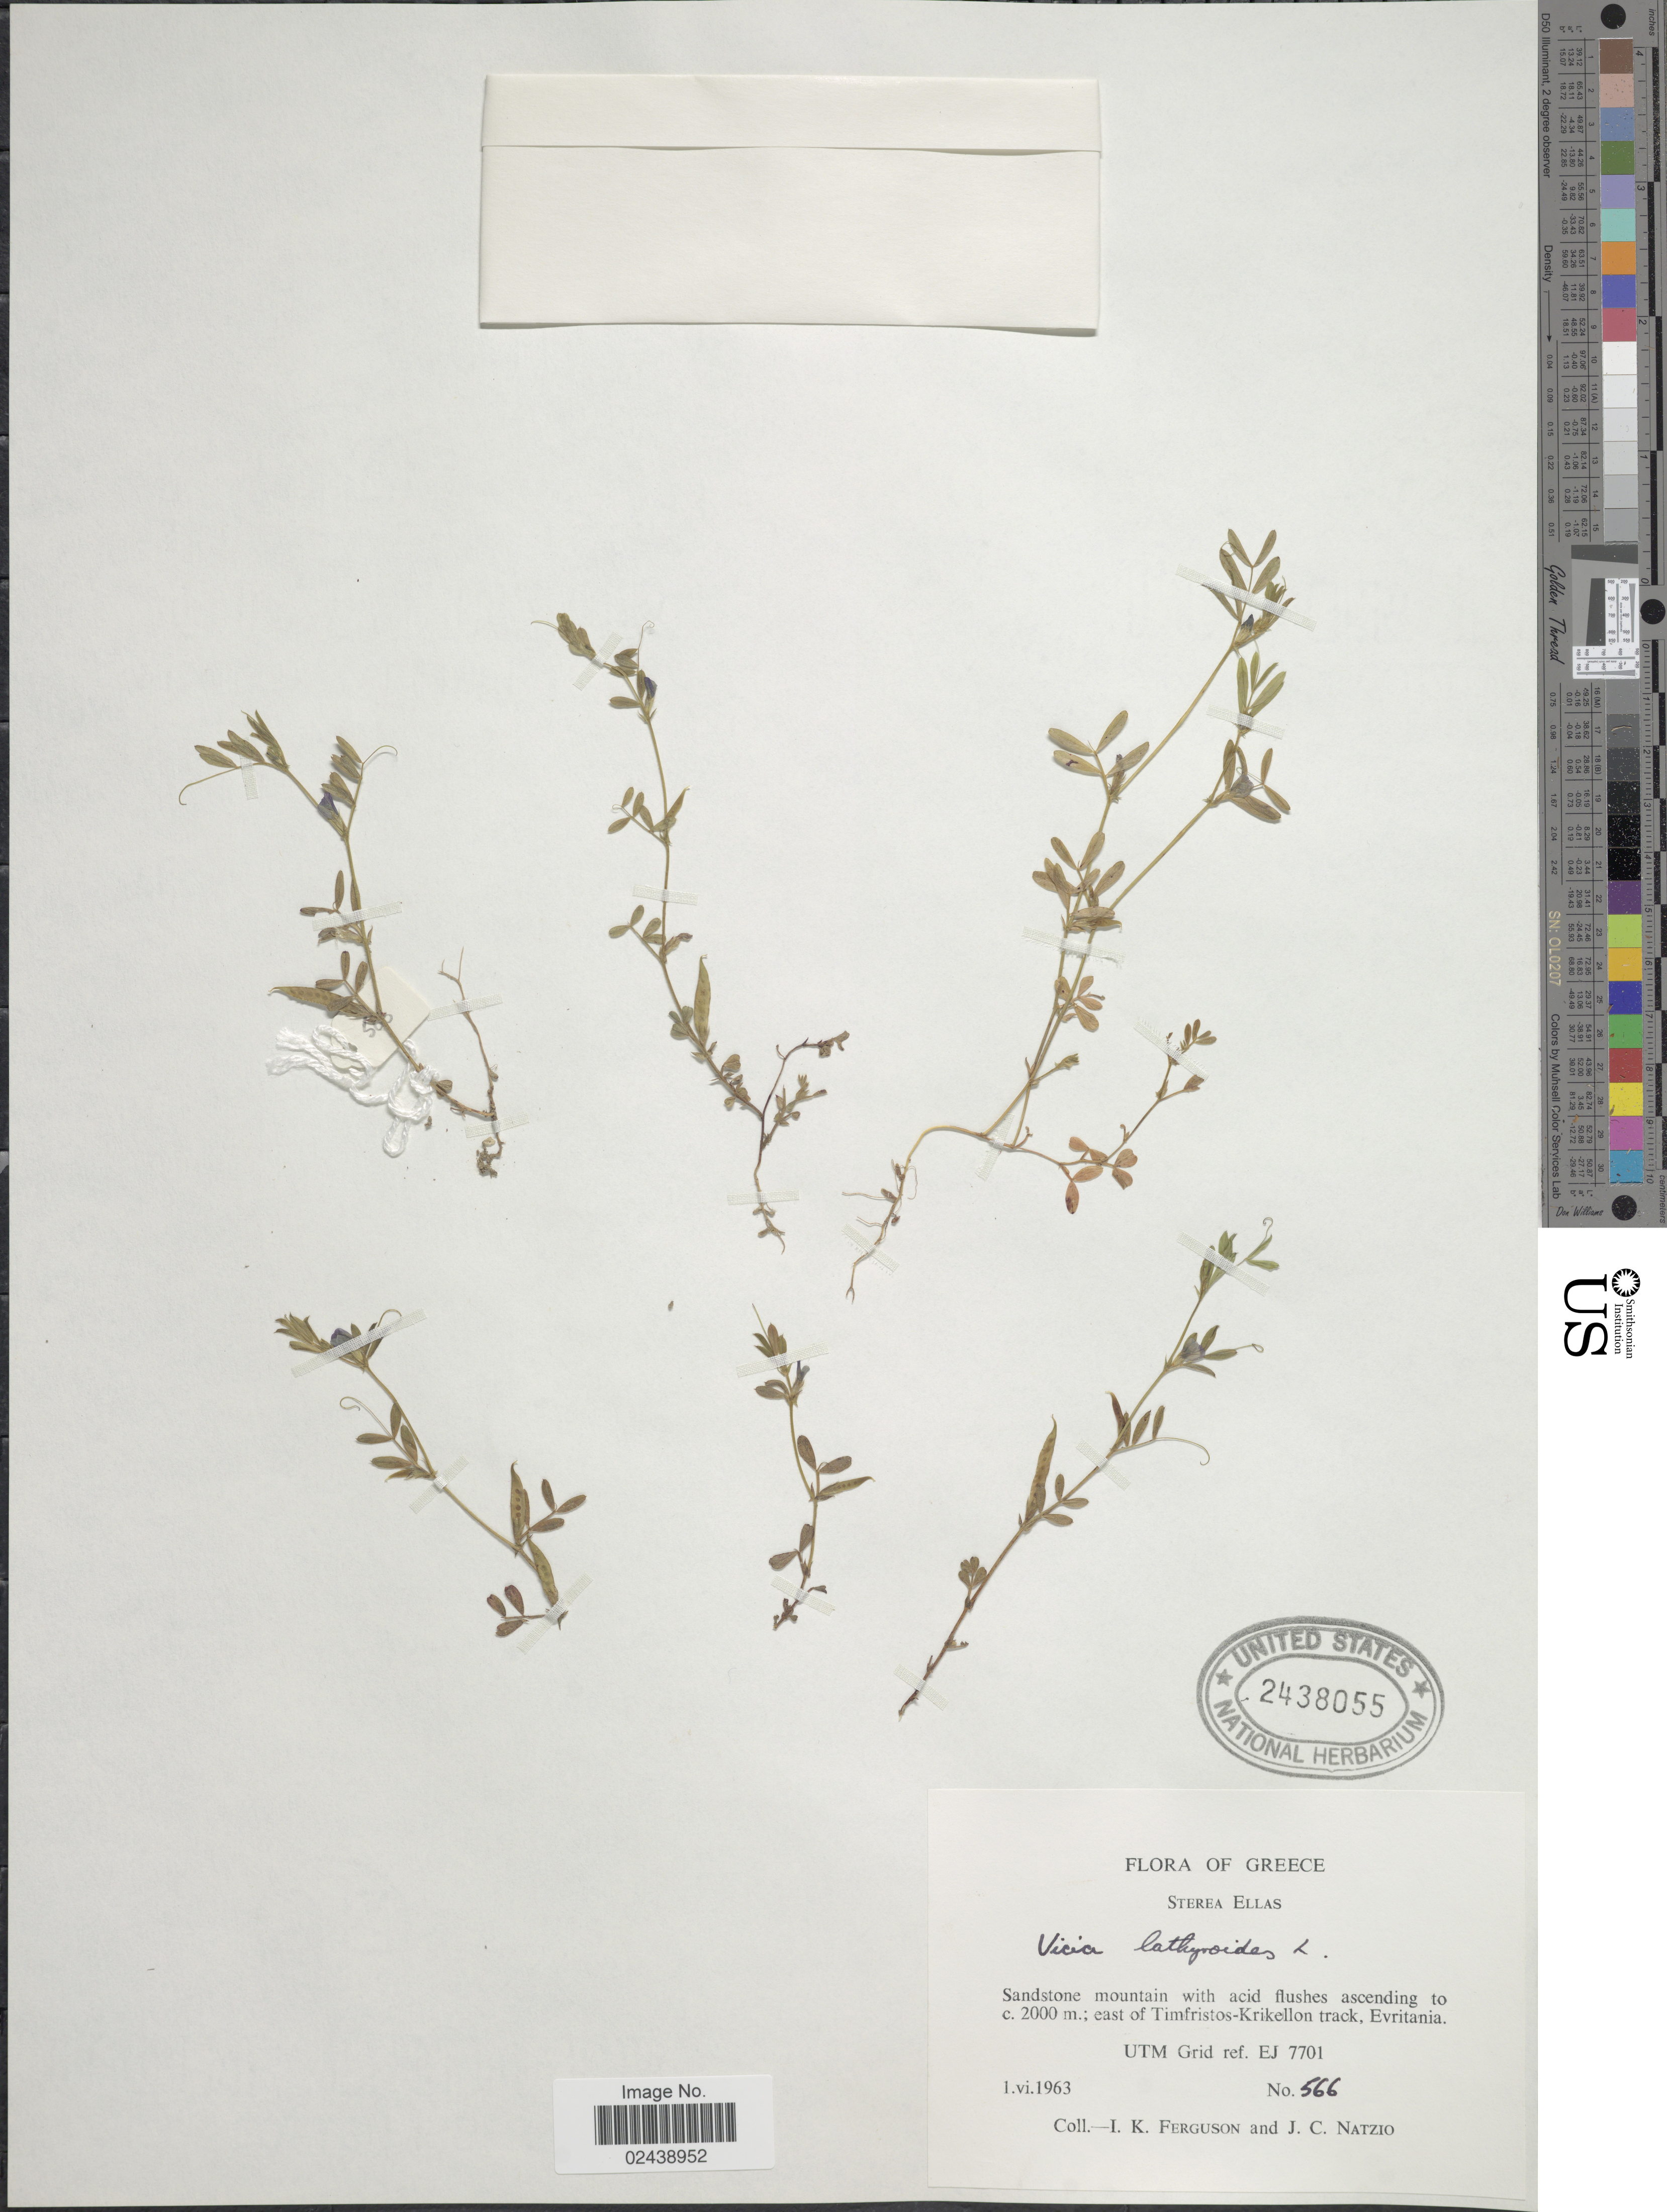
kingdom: Plantae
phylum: Tracheophyta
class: Magnoliopsida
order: Fabales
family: Fabaceae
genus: Vicia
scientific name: Vicia lathyroides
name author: L.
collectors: I. K. Ferguson & J. Natzio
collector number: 566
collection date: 1963-06-01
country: Greece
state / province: Central Greece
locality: Sterea Ellas, Sandstone mountain, east of Timfristos-Krikellon track, Evritania. UTM Grid REf. EJ 7701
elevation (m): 2000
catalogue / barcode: US 2438055